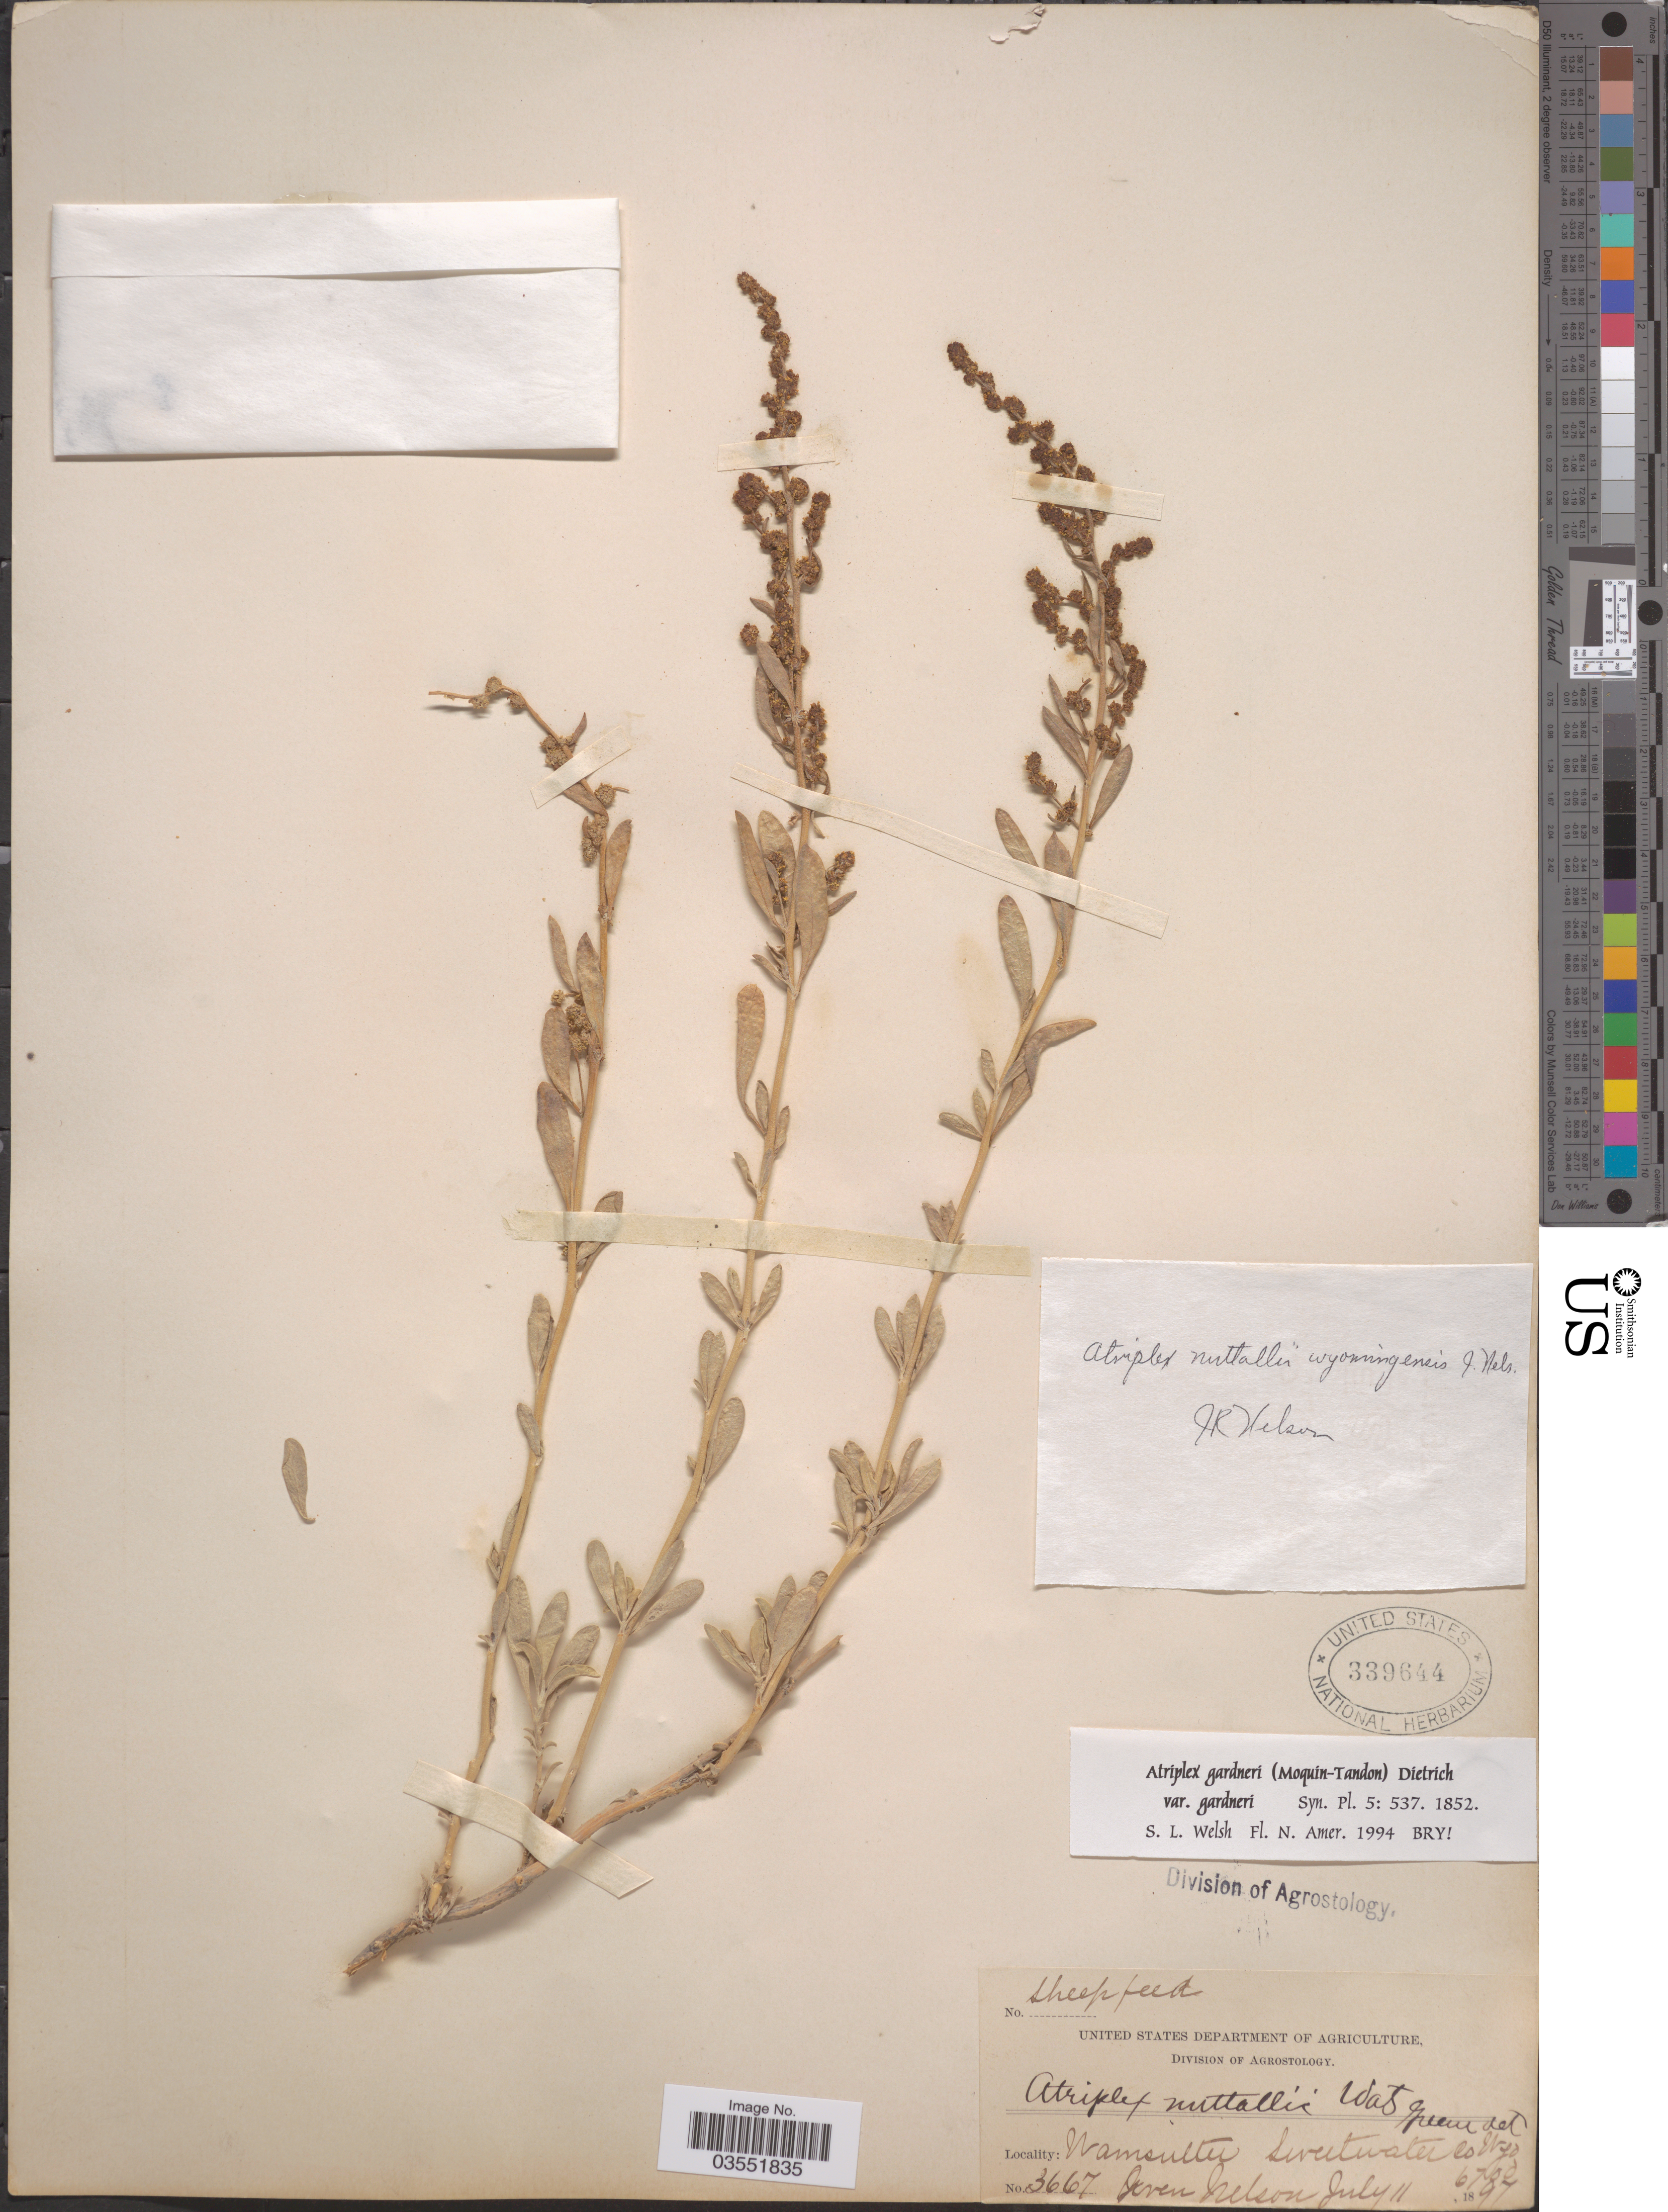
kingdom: Plantae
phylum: Tracheophyta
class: Magnoliopsida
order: Caryophyllales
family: Amaranthaceae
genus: Atriplex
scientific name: Atriplex gardneri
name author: (Moq.) D. Dietr.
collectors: A. Nelson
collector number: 3667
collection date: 1897-07-11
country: United States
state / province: Wyoming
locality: Wamsutter Sweetwater Co.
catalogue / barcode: US 339644